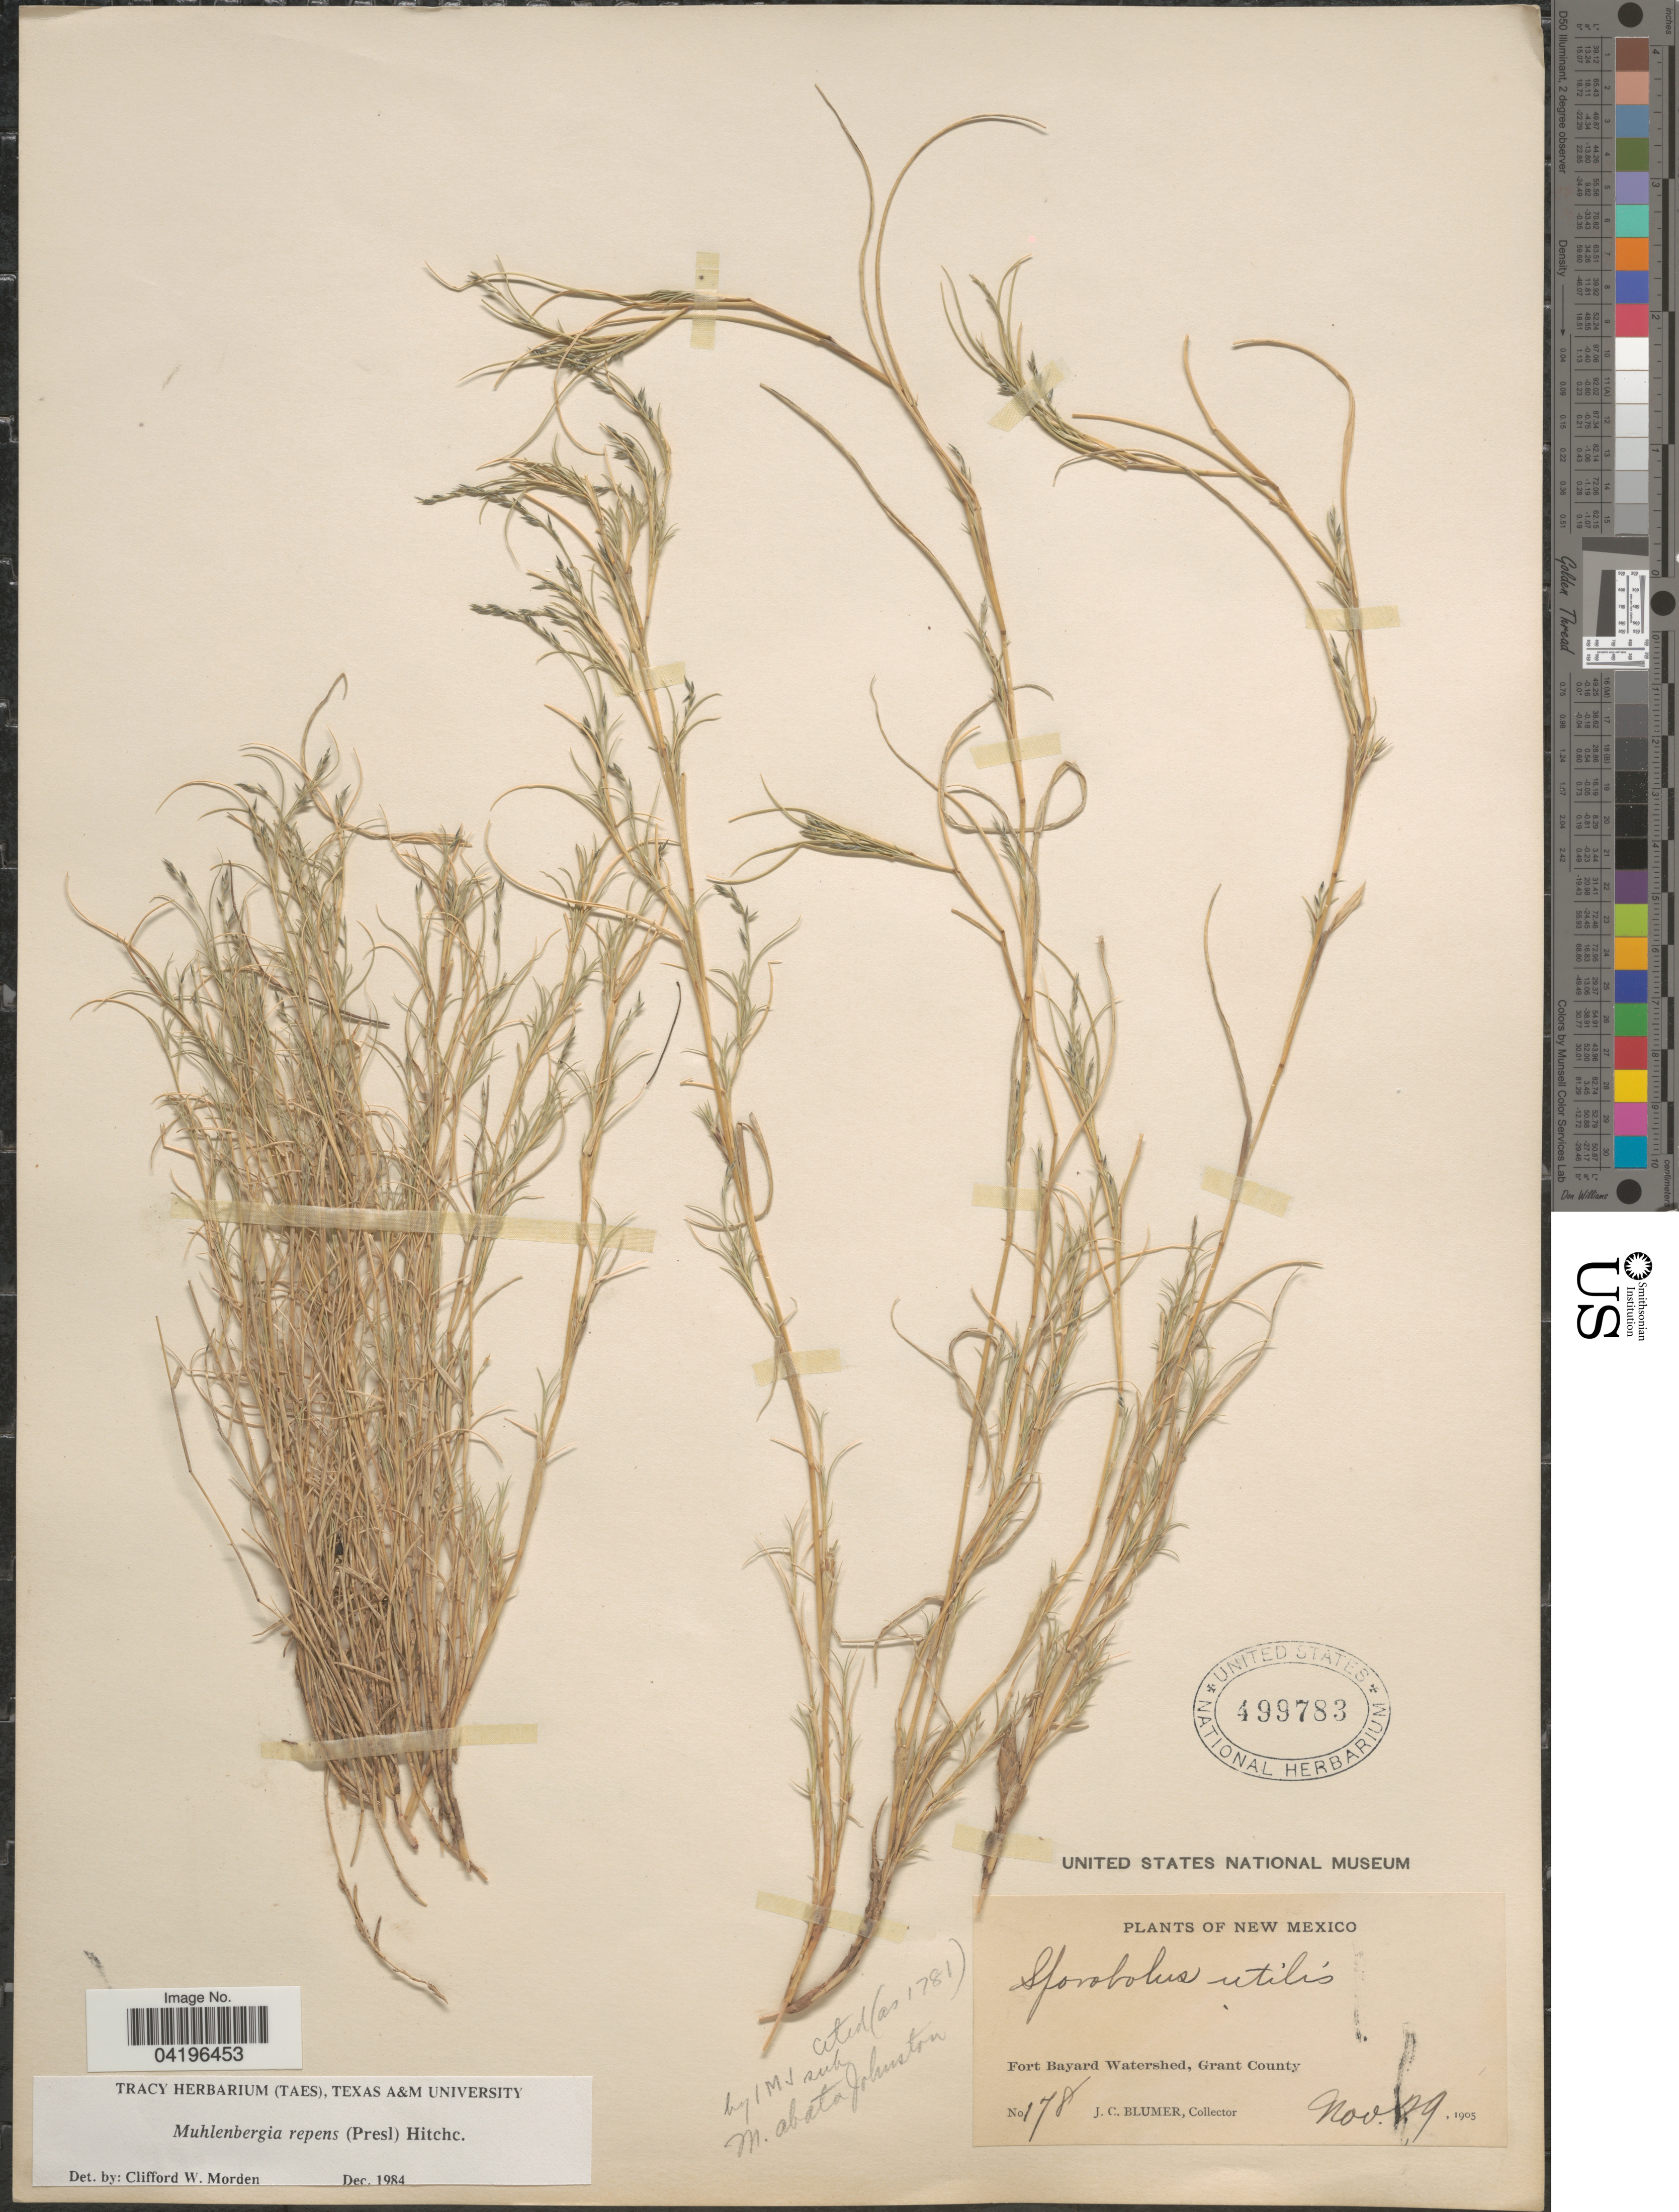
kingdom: Plantae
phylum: Tracheophyta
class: Liliopsida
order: Poales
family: Poaceae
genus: Muhlenbergia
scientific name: Muhlenbergia repens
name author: (J. Presl) Hitchc.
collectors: J. C. Blumer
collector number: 178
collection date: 1905-11-29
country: United States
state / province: New Mexico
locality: Fort Bayard Watershed, Grant County.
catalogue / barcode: US 499783